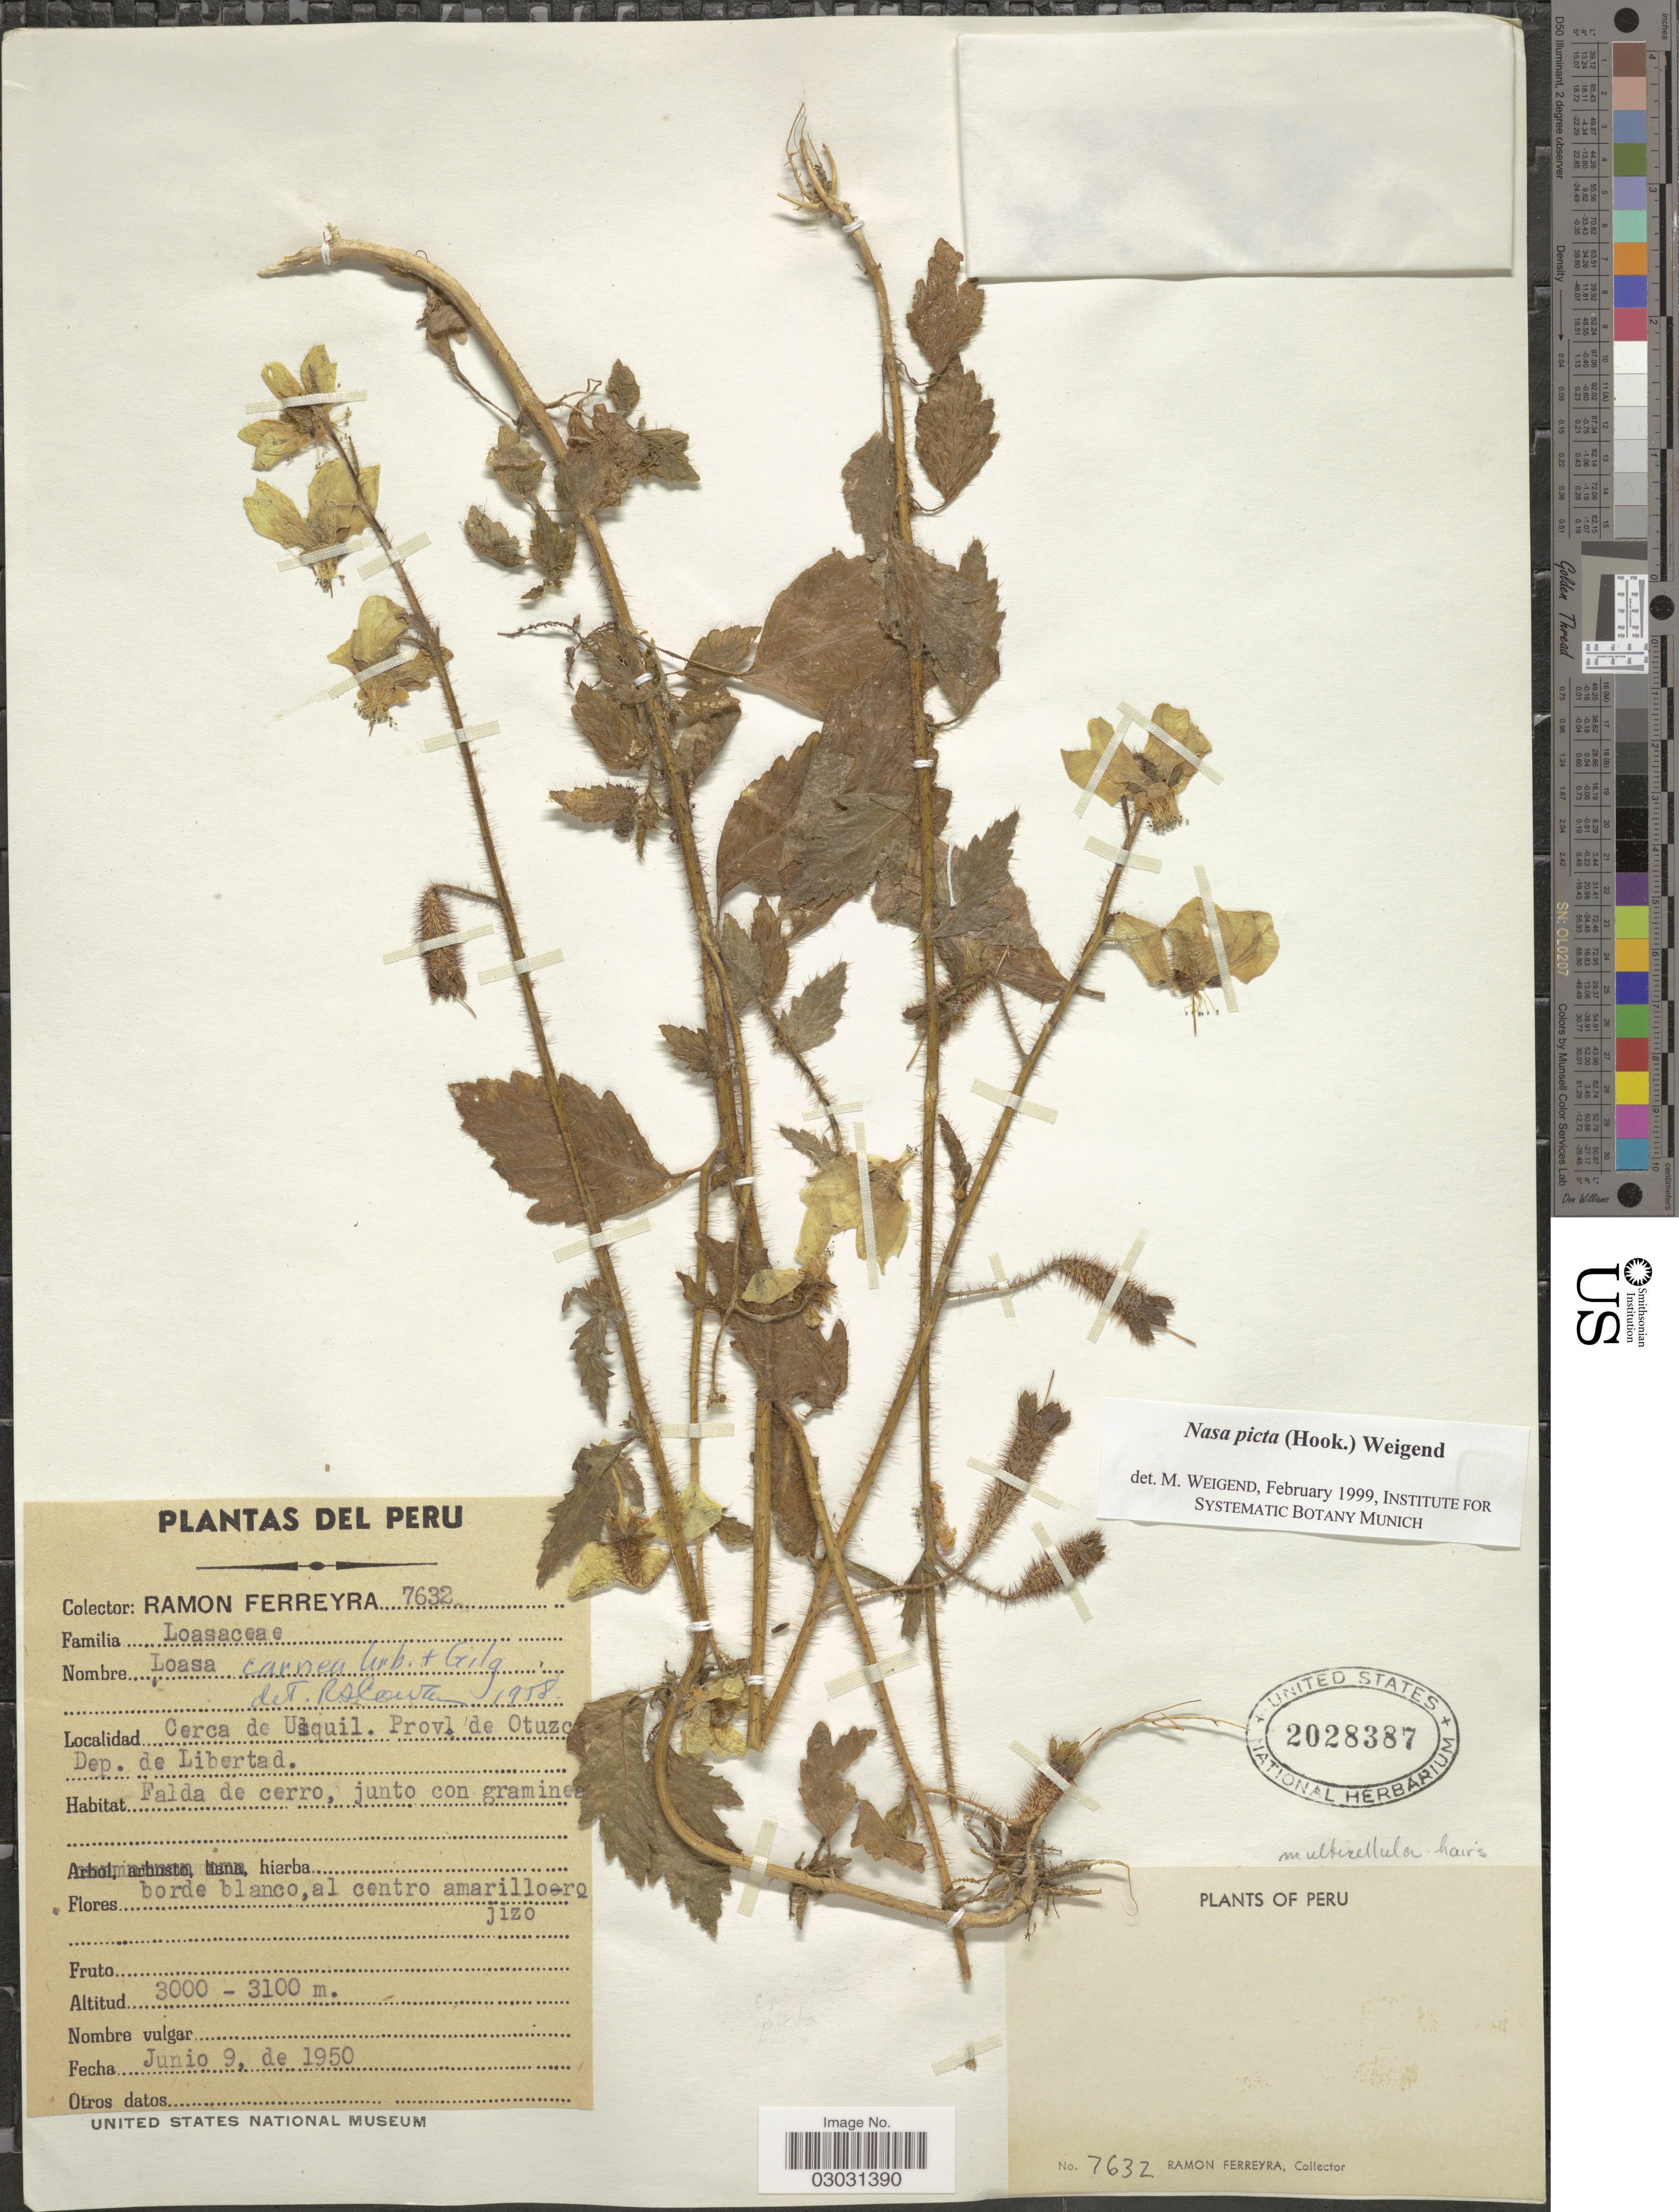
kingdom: Plantae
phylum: Tracheophyta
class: Magnoliopsida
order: Cornales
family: Loasaceae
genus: Nasa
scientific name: Nasa picta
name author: (Hook. f.) Molinari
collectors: R. A. Ferreyra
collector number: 7632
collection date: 1950-06-09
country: Peru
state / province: La Libertad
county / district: Otuzco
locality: Cerca de Usquil.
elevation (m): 3000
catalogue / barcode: US 2028387